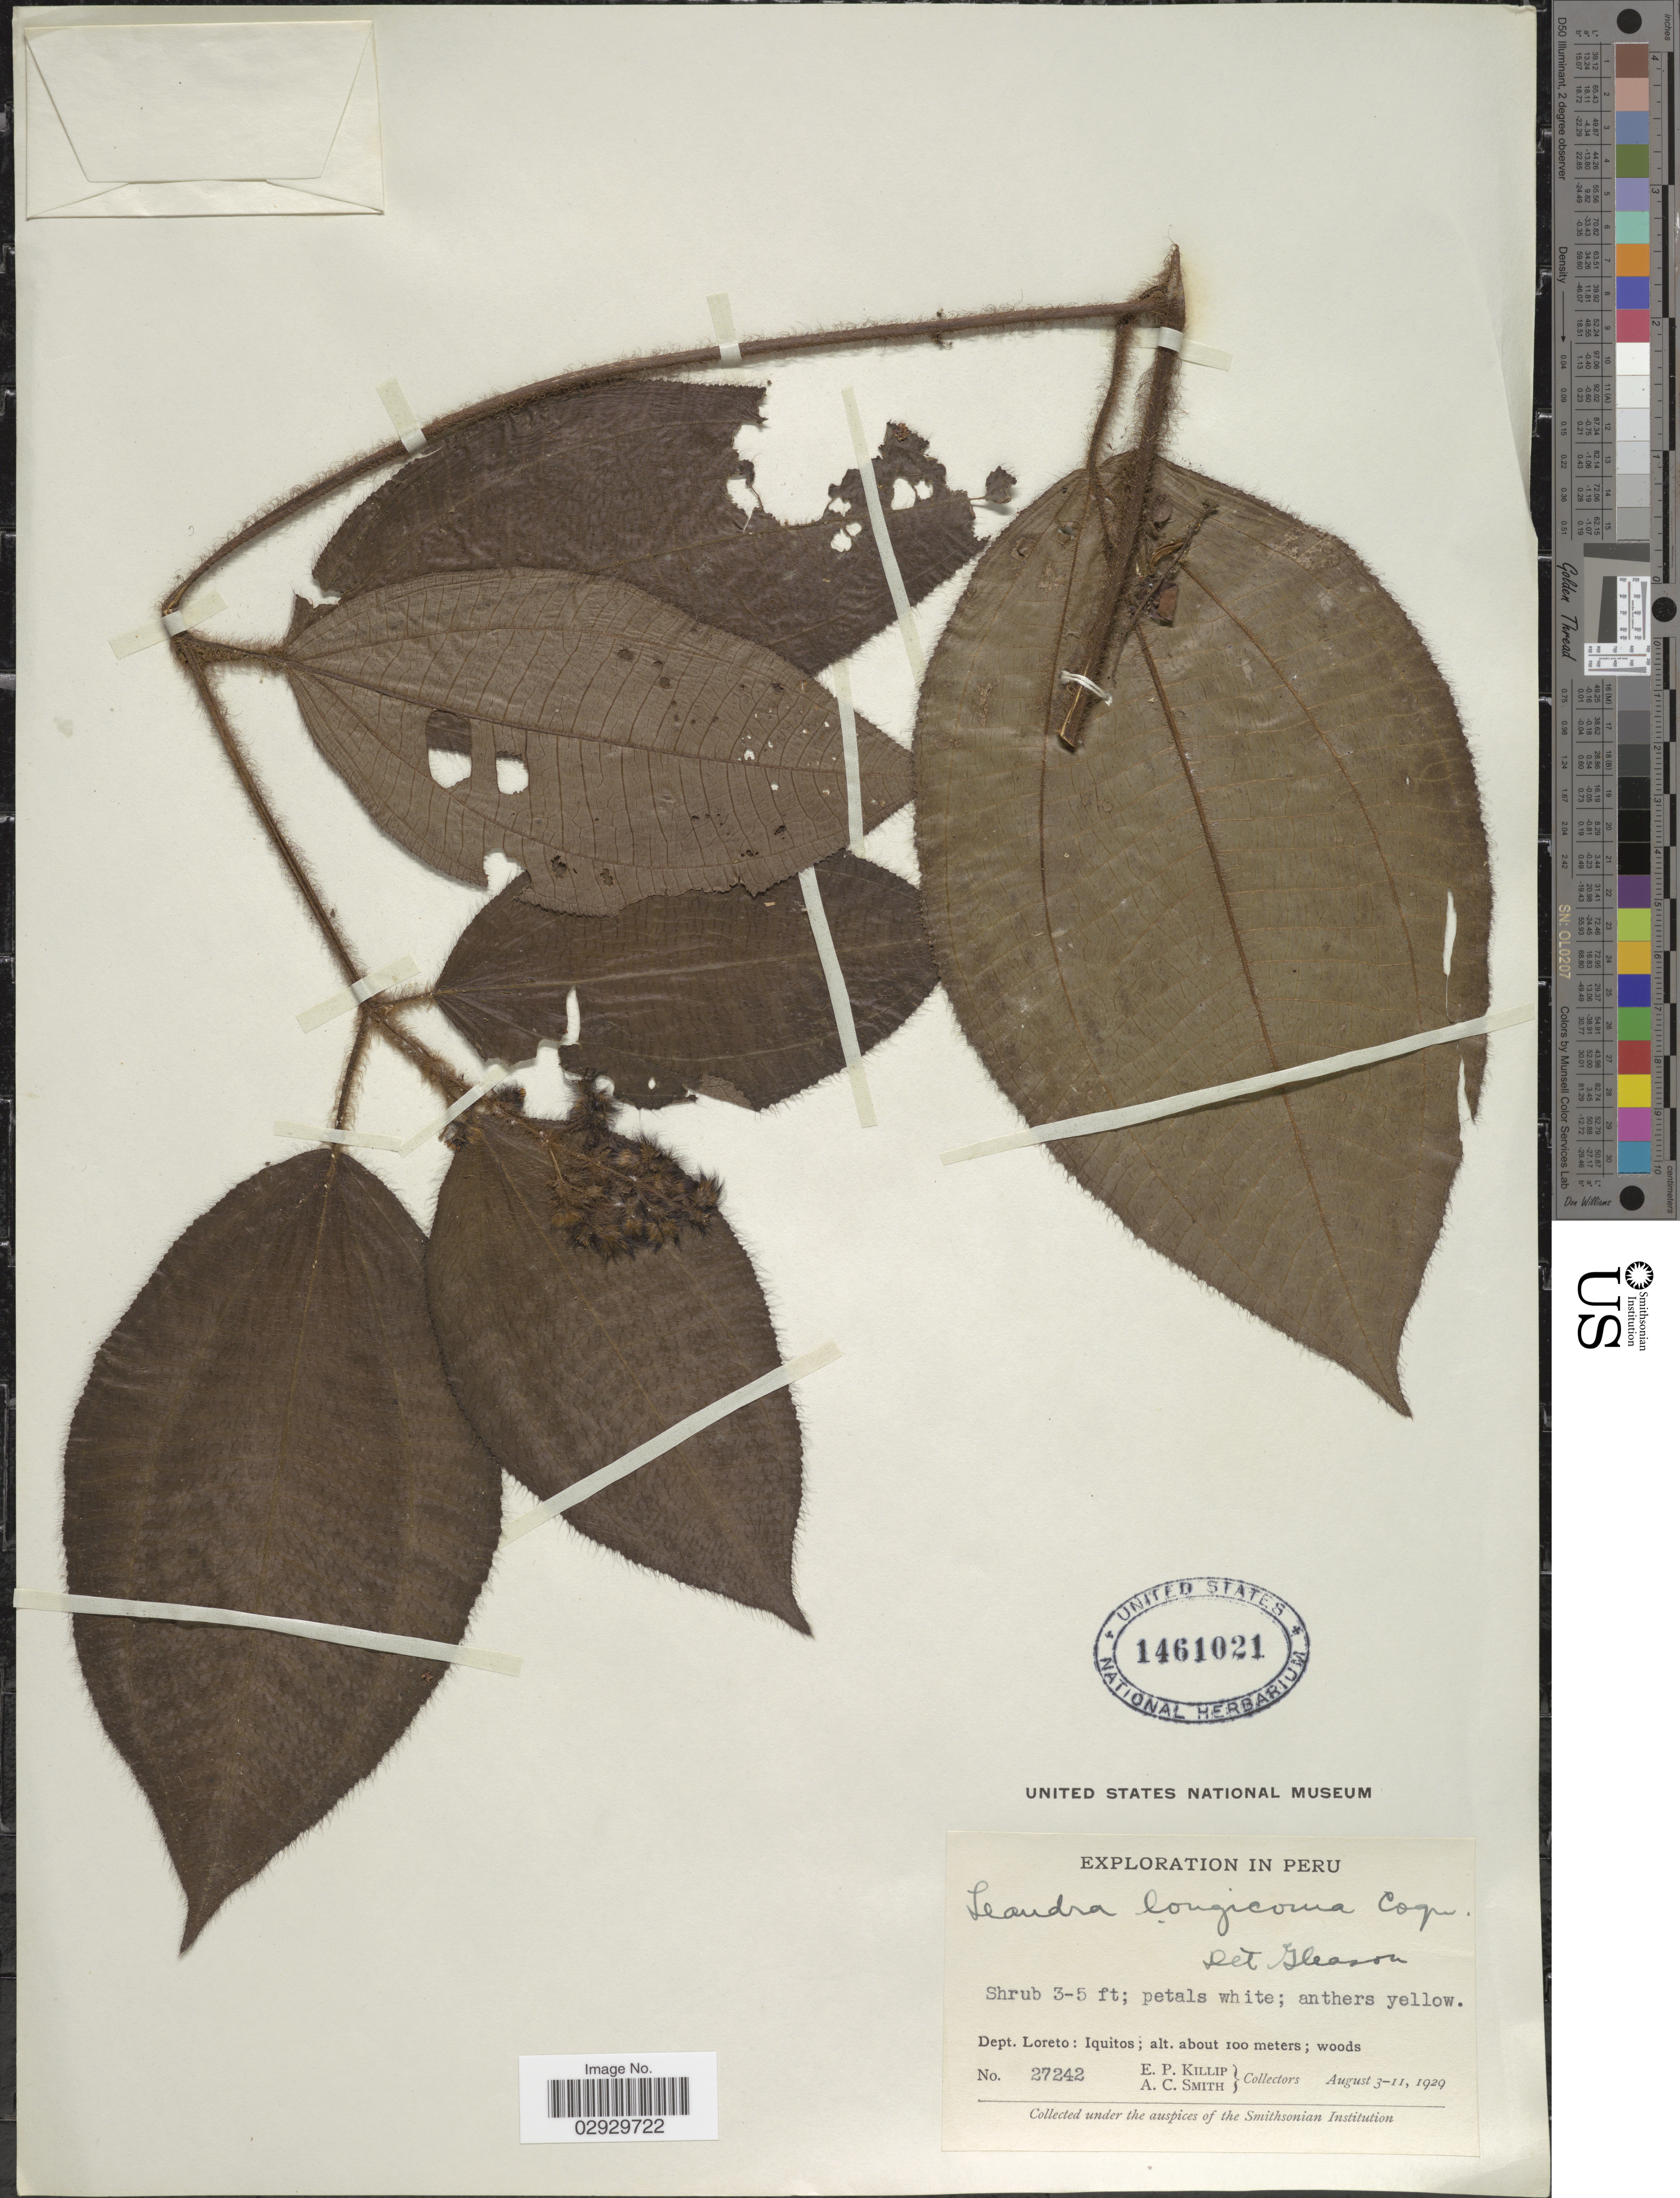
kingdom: Plantae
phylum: Tracheophyta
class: Magnoliopsida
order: Myrtales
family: Melastomataceae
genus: Leandra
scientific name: Leandra longicoma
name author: Cogn.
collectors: E. P. Killip & A. C. Smith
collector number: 27242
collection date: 1929-08-03/1929-08-11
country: Peru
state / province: Loreto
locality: Dept. Loreto: Iquitos.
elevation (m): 100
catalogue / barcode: US 1461021